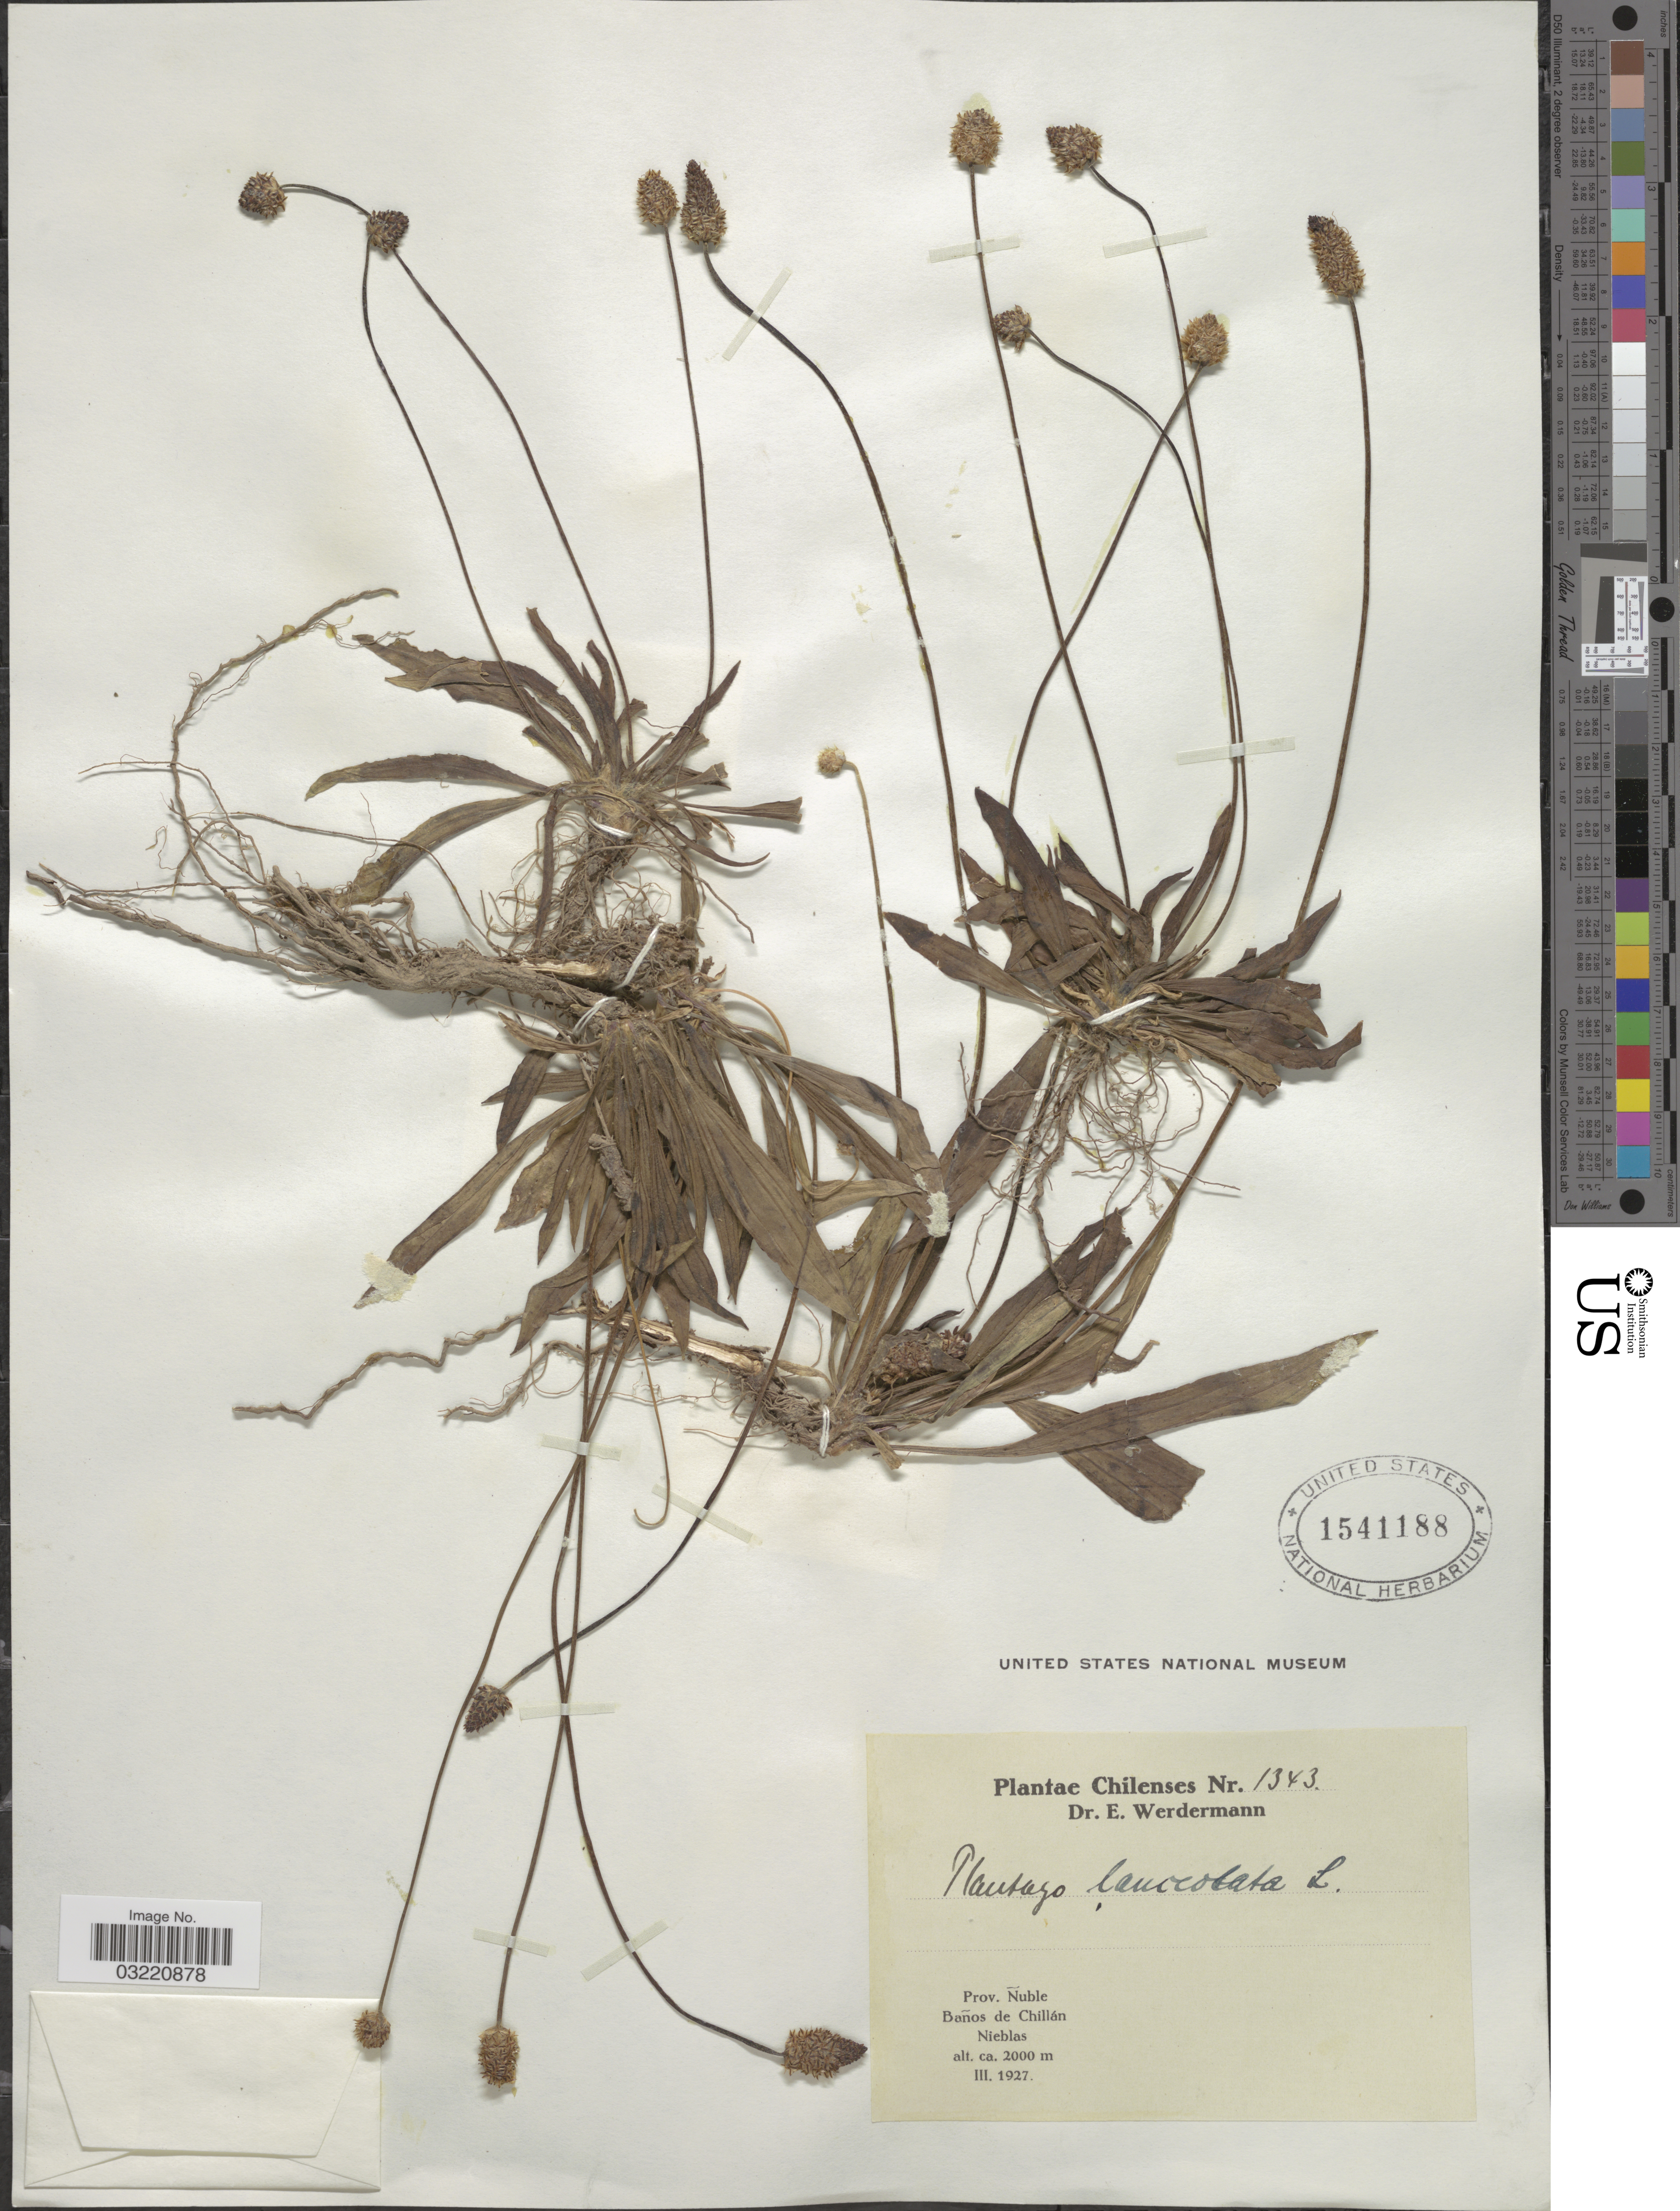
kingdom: Plantae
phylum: Tracheophyta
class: Magnoliopsida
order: Lamiales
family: Plantaginaceae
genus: Plantago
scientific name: Plantago lanceolata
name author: L.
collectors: E. Werdermann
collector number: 1343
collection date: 1927-03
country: Chile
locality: Prov. Ñuble Baños de Chillán. Nieblas.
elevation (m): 2000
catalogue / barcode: US 1541188